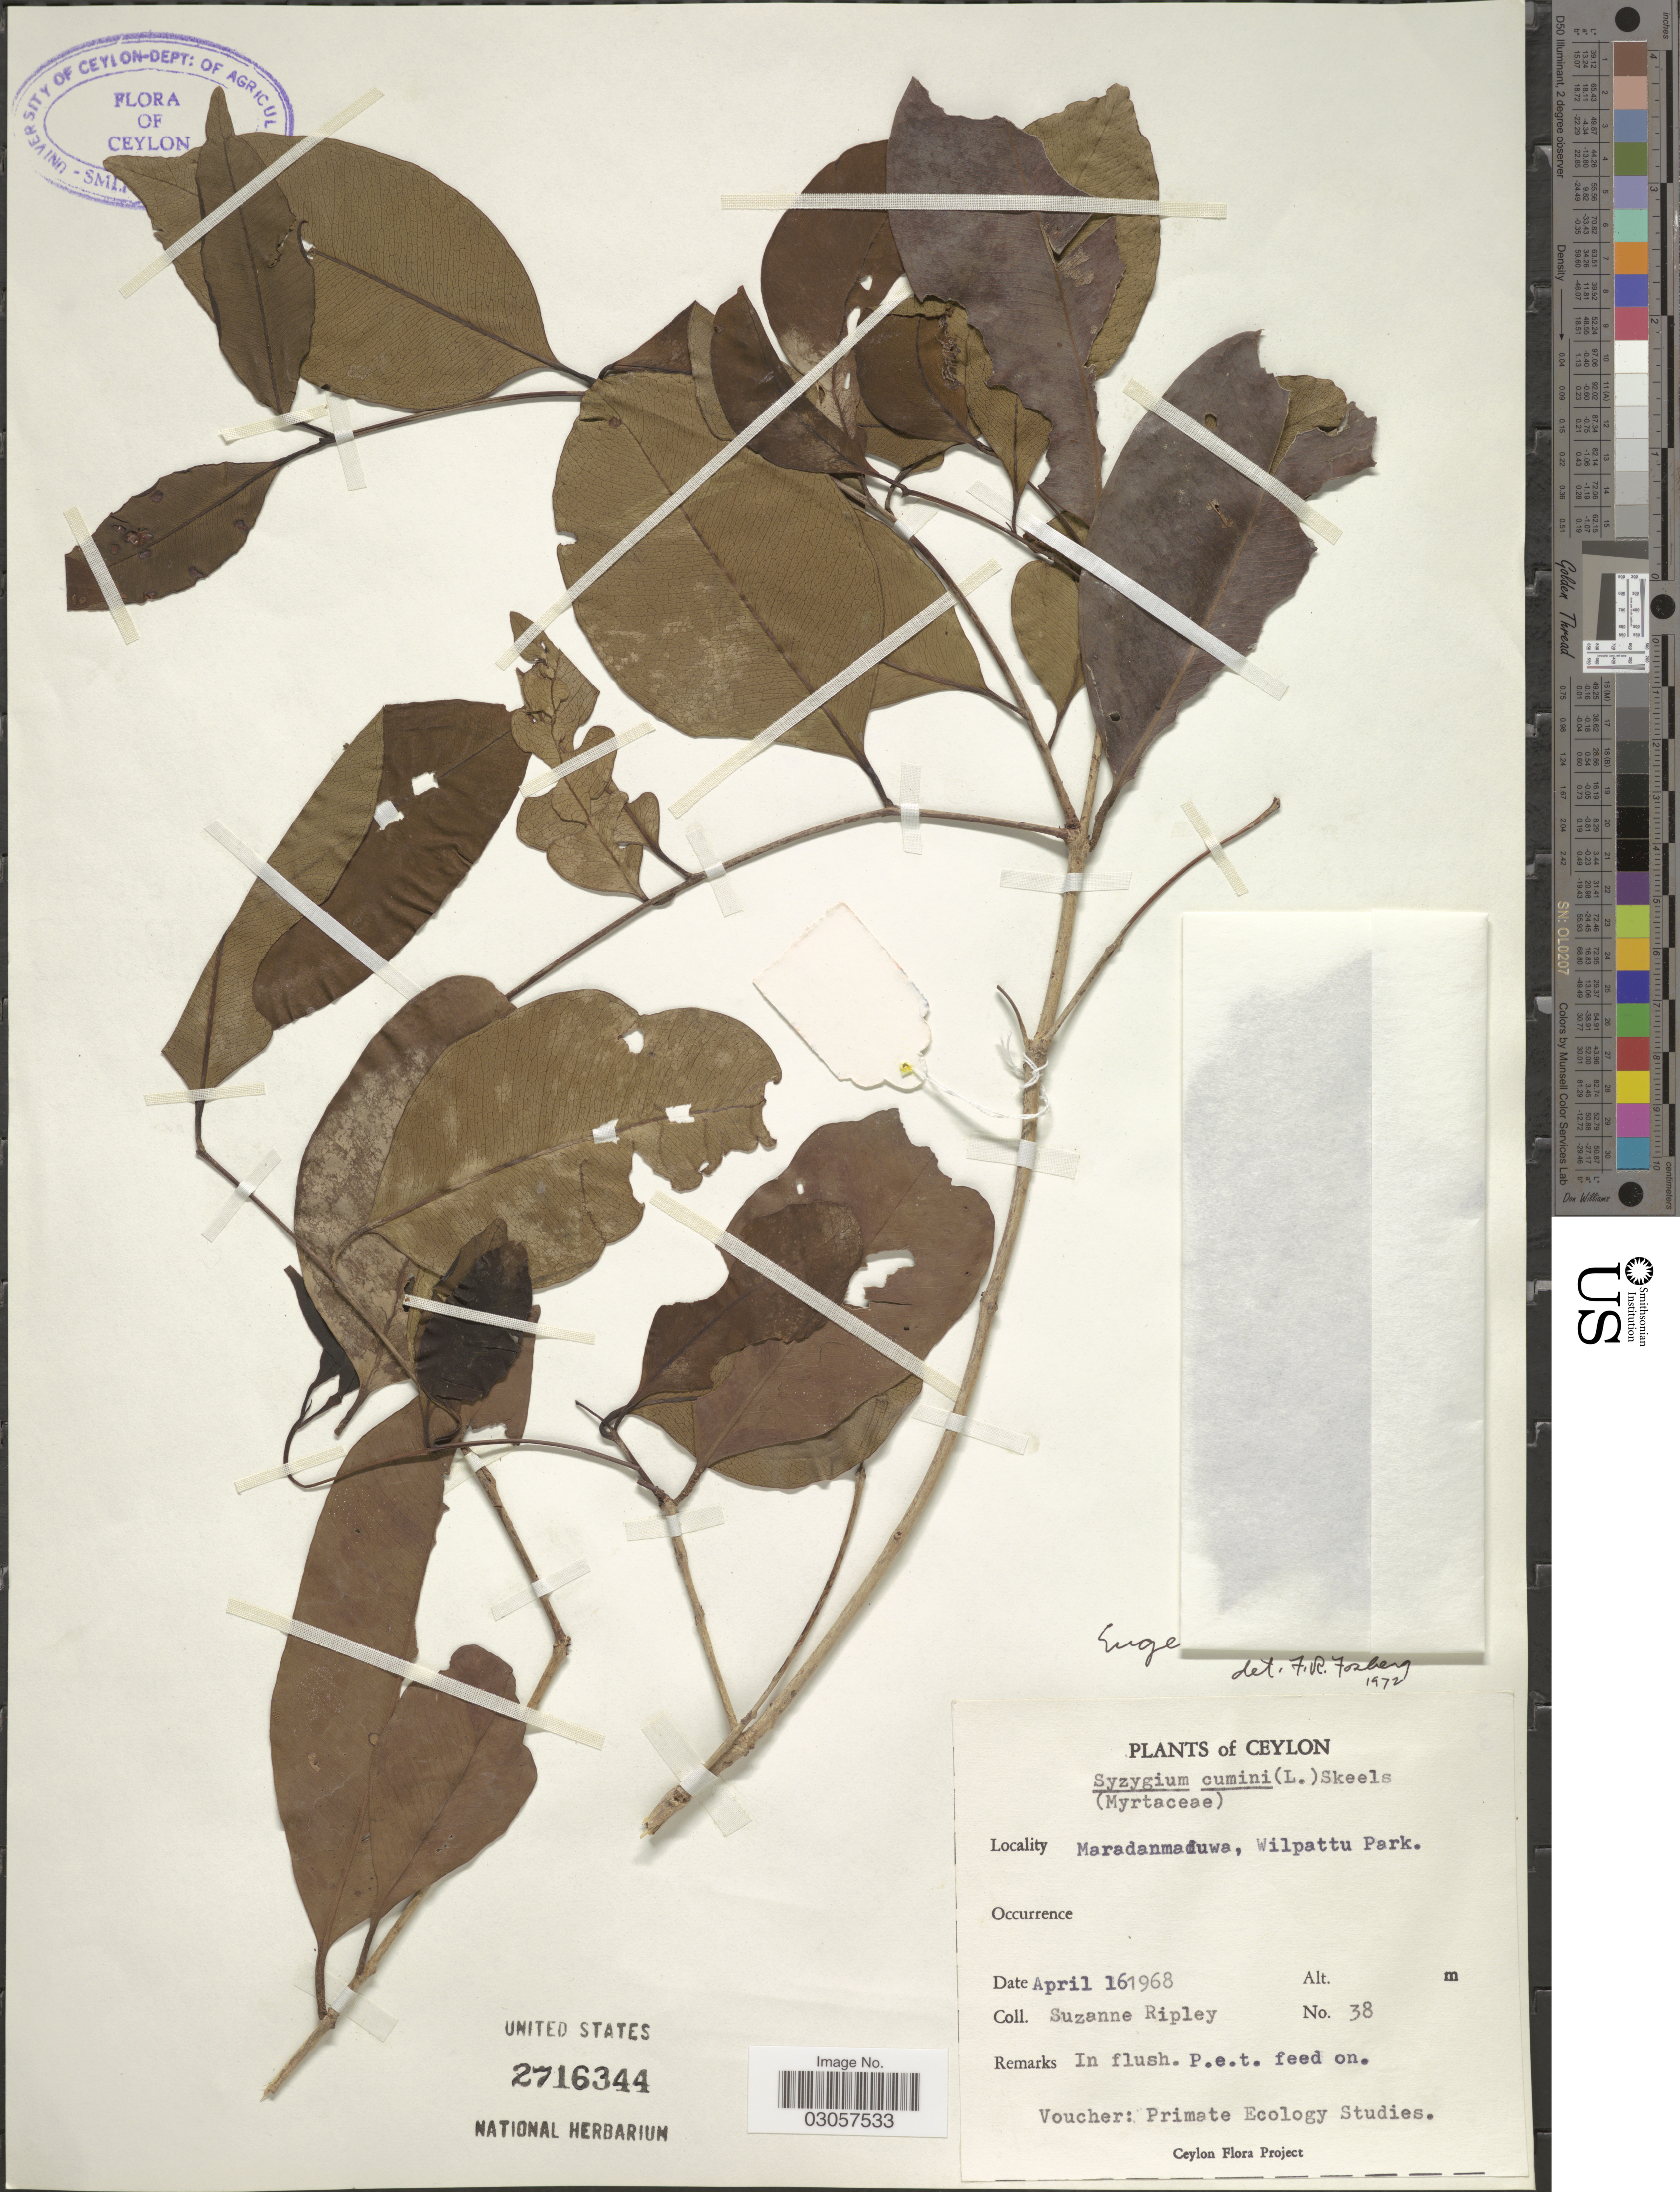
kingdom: Plantae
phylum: Tracheophyta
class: Magnoliopsida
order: Myrtales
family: Myrtaceae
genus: Syzygium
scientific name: Syzygium cumini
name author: (L.) Skeels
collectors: S. Ripley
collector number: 38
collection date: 1968-04-16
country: Sri Lanka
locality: Ceylon, Maradanmaduwa, Wilpattu Park.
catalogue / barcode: US 2716344